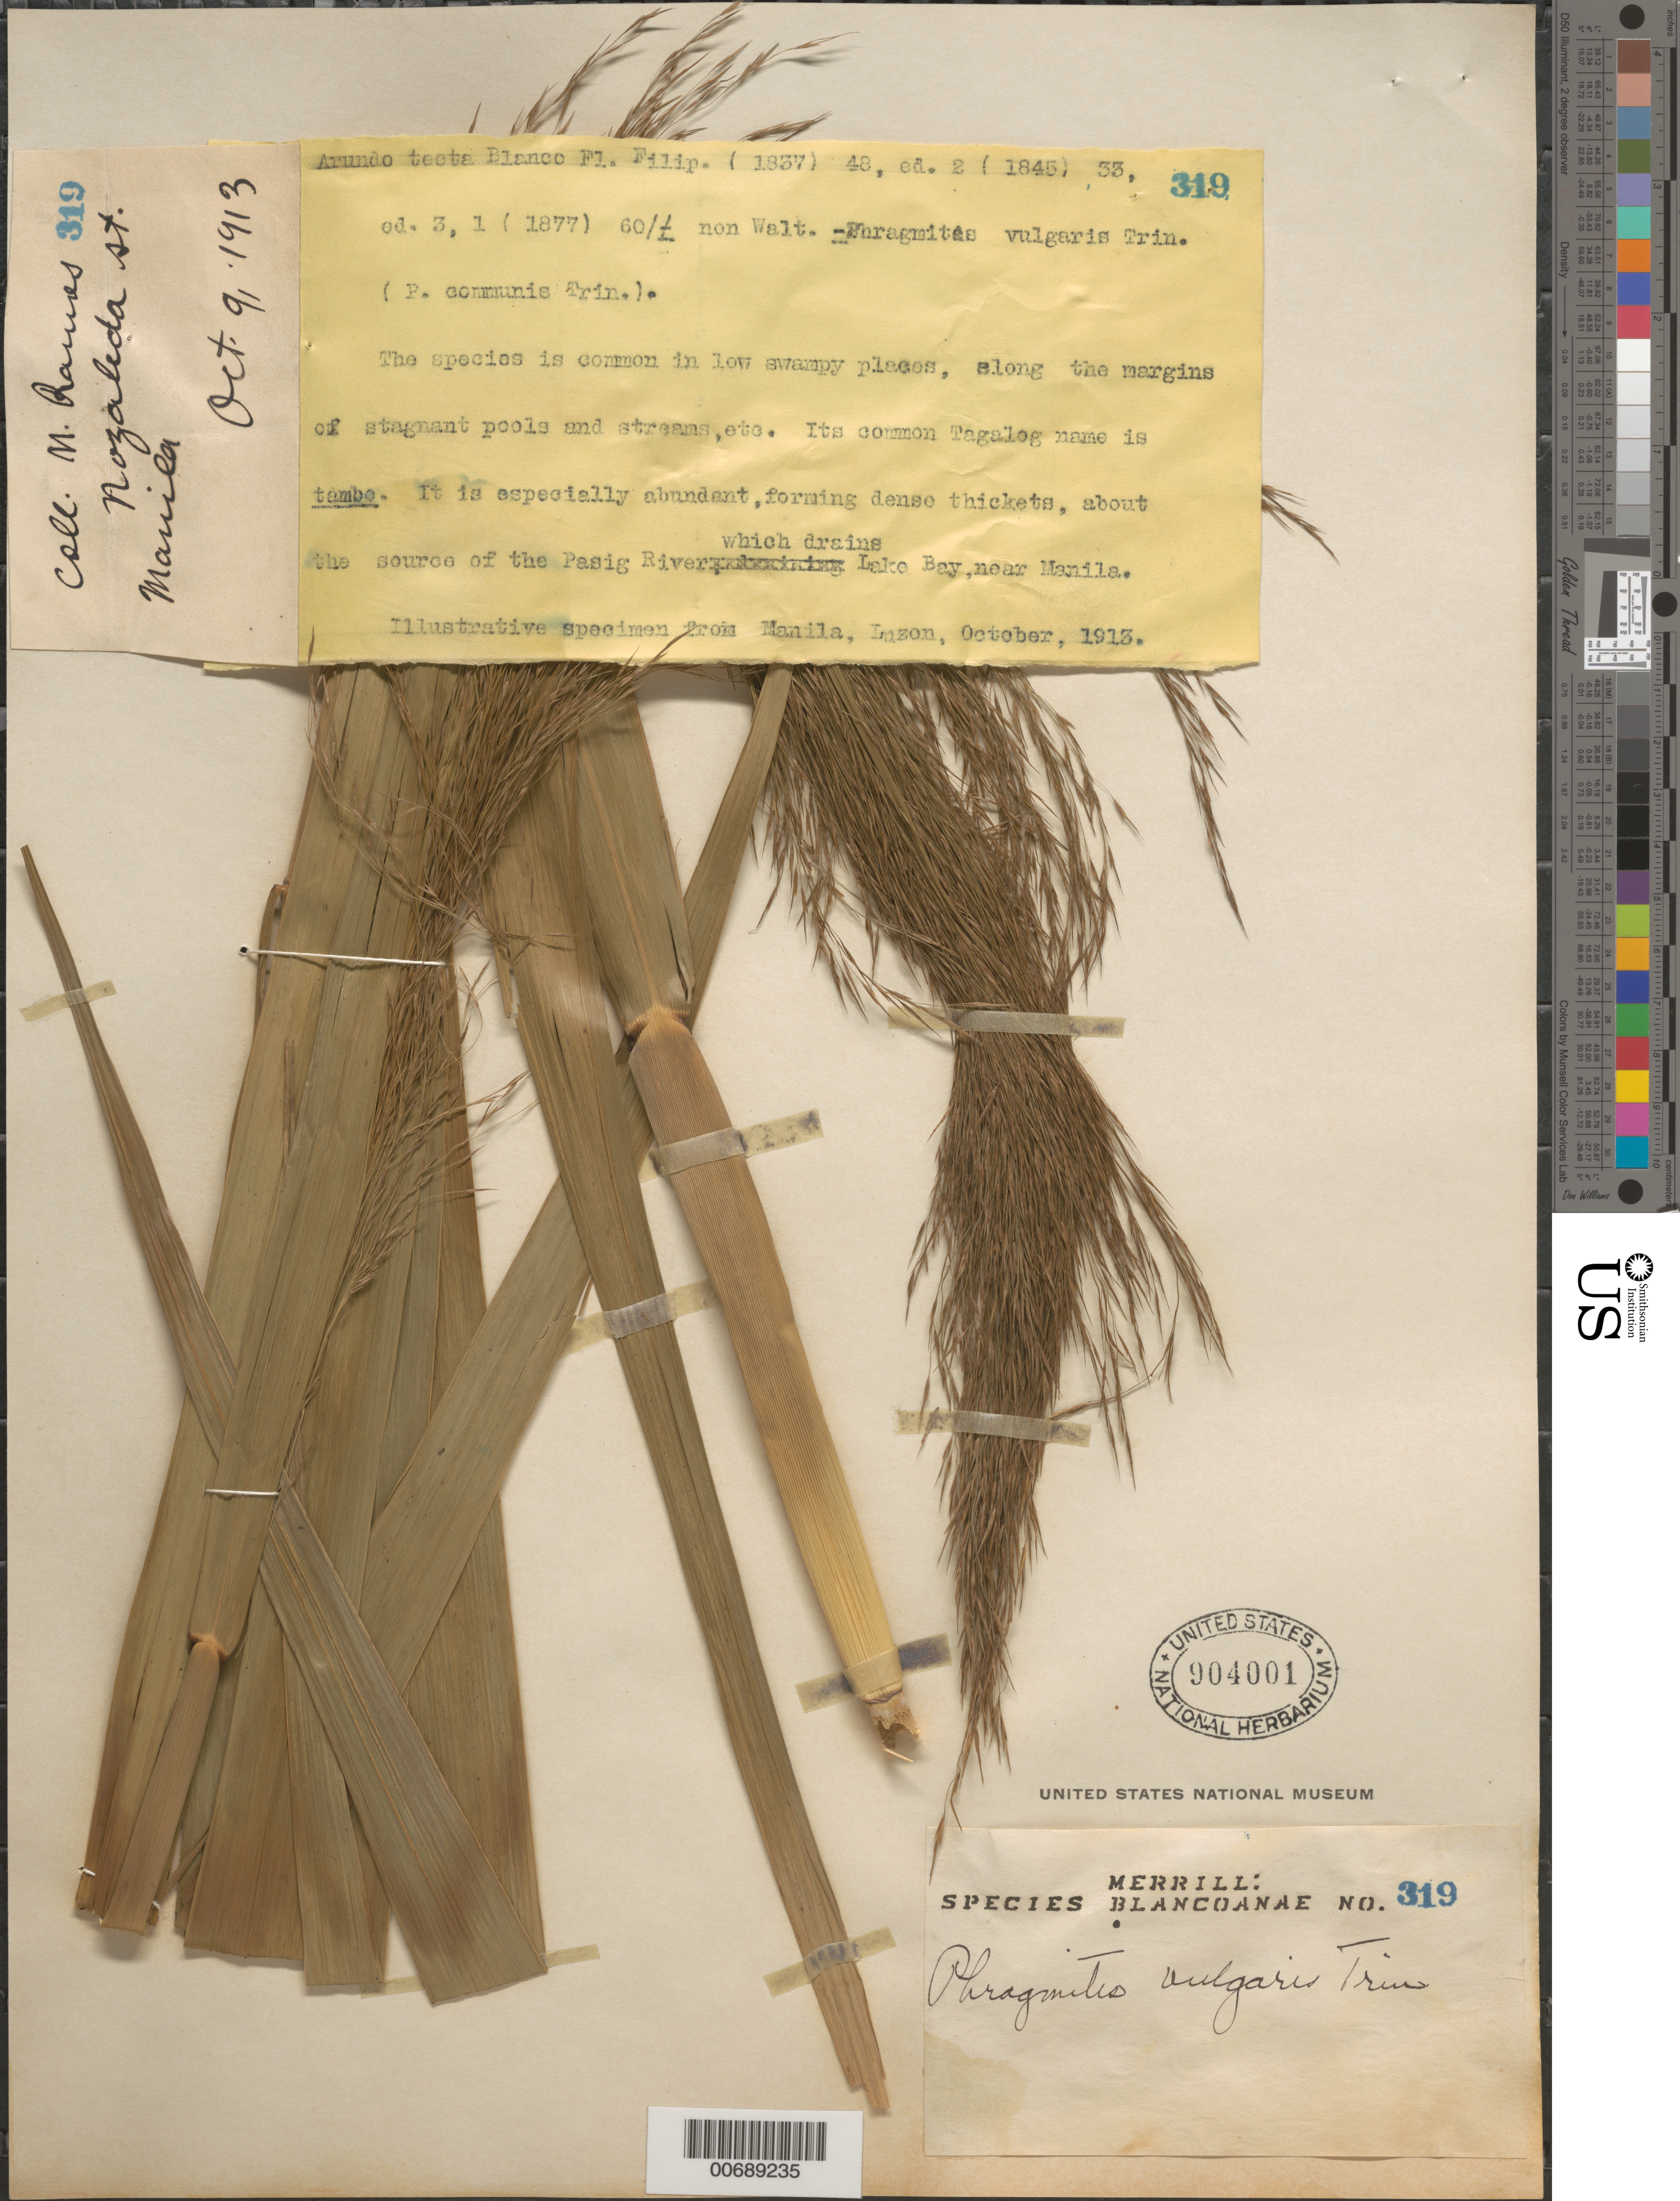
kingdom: Plantae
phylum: Tracheophyta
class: Liliopsida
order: Poales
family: Poaceae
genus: Phragmites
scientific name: Phragmites australis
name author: (Cav.) Trin. ex Steud.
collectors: M. Ramos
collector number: Sp. Blancoan. 0319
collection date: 1913-10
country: Philippines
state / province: National Capital Region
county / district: Manila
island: Luzon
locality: Manila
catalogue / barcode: US 904001